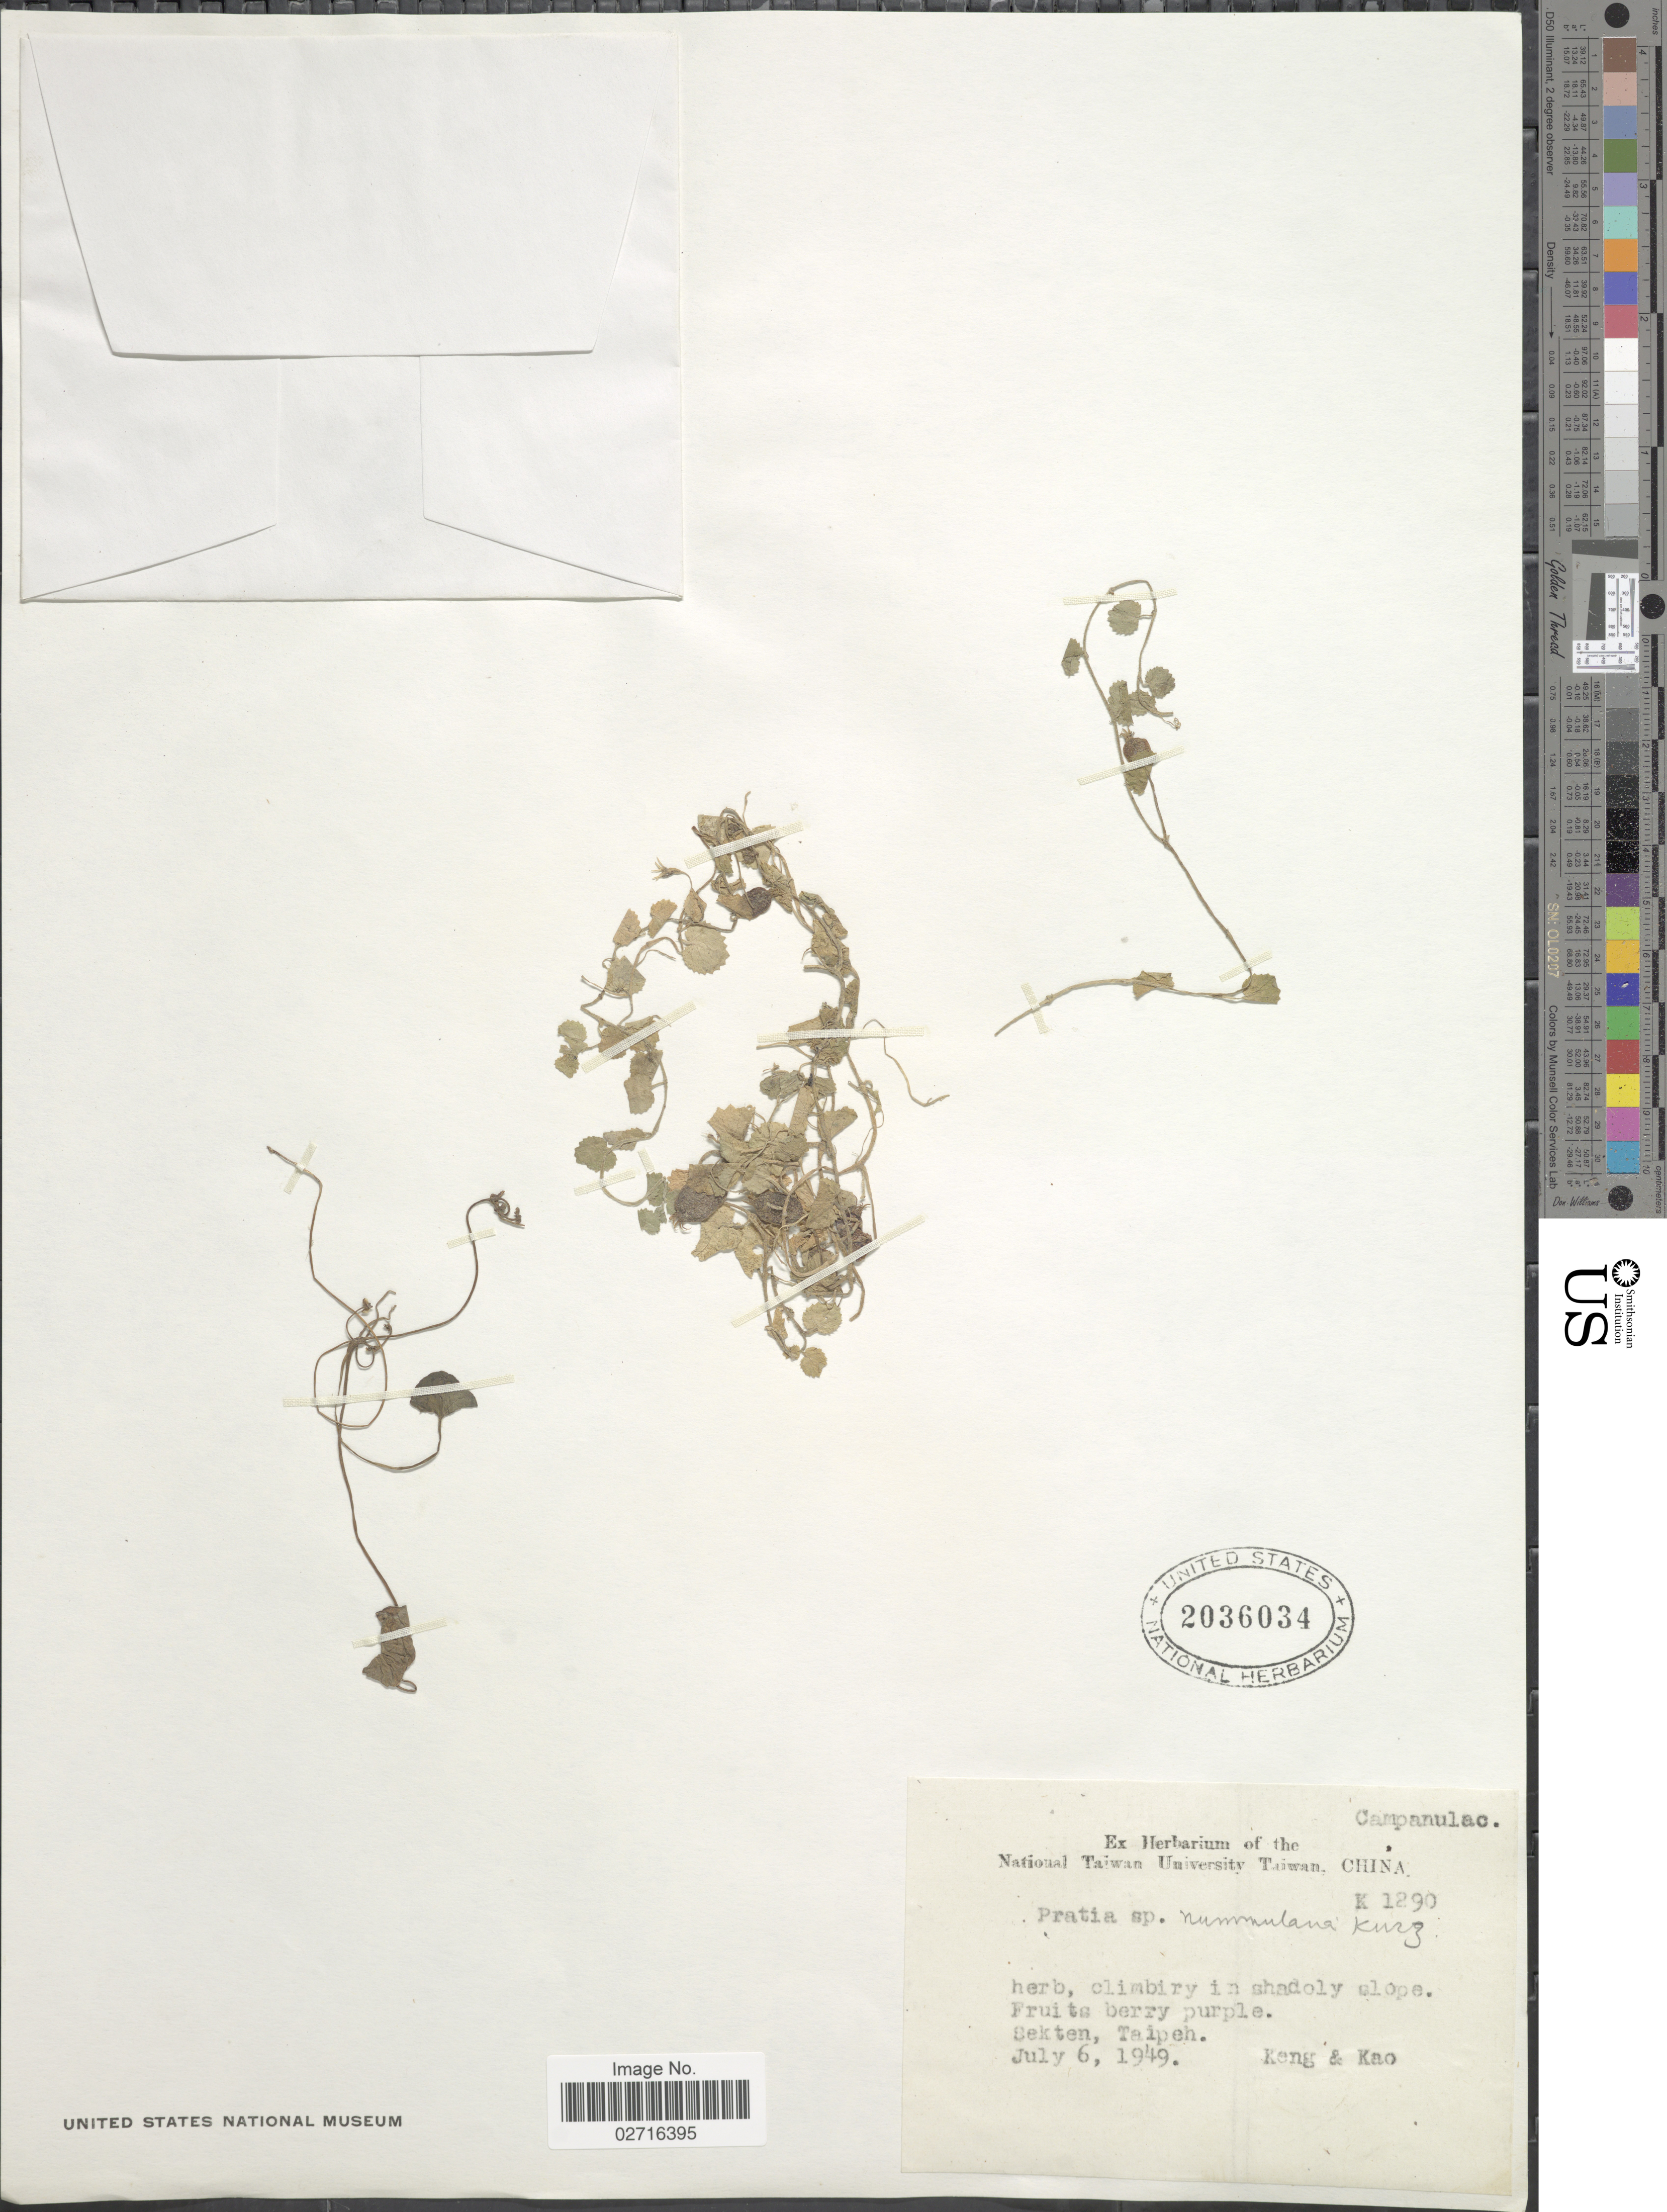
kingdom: Plantae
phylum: Tracheophyta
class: Magnoliopsida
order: Asterales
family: Campanulaceae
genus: Pratia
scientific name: Pratia nummularia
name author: (Lam.) A. Braun & Asch.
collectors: -- Keng & -. Kao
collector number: K 1290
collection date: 1949-07-06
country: Taiwan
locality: Sekten, Taipeh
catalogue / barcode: US 2036034